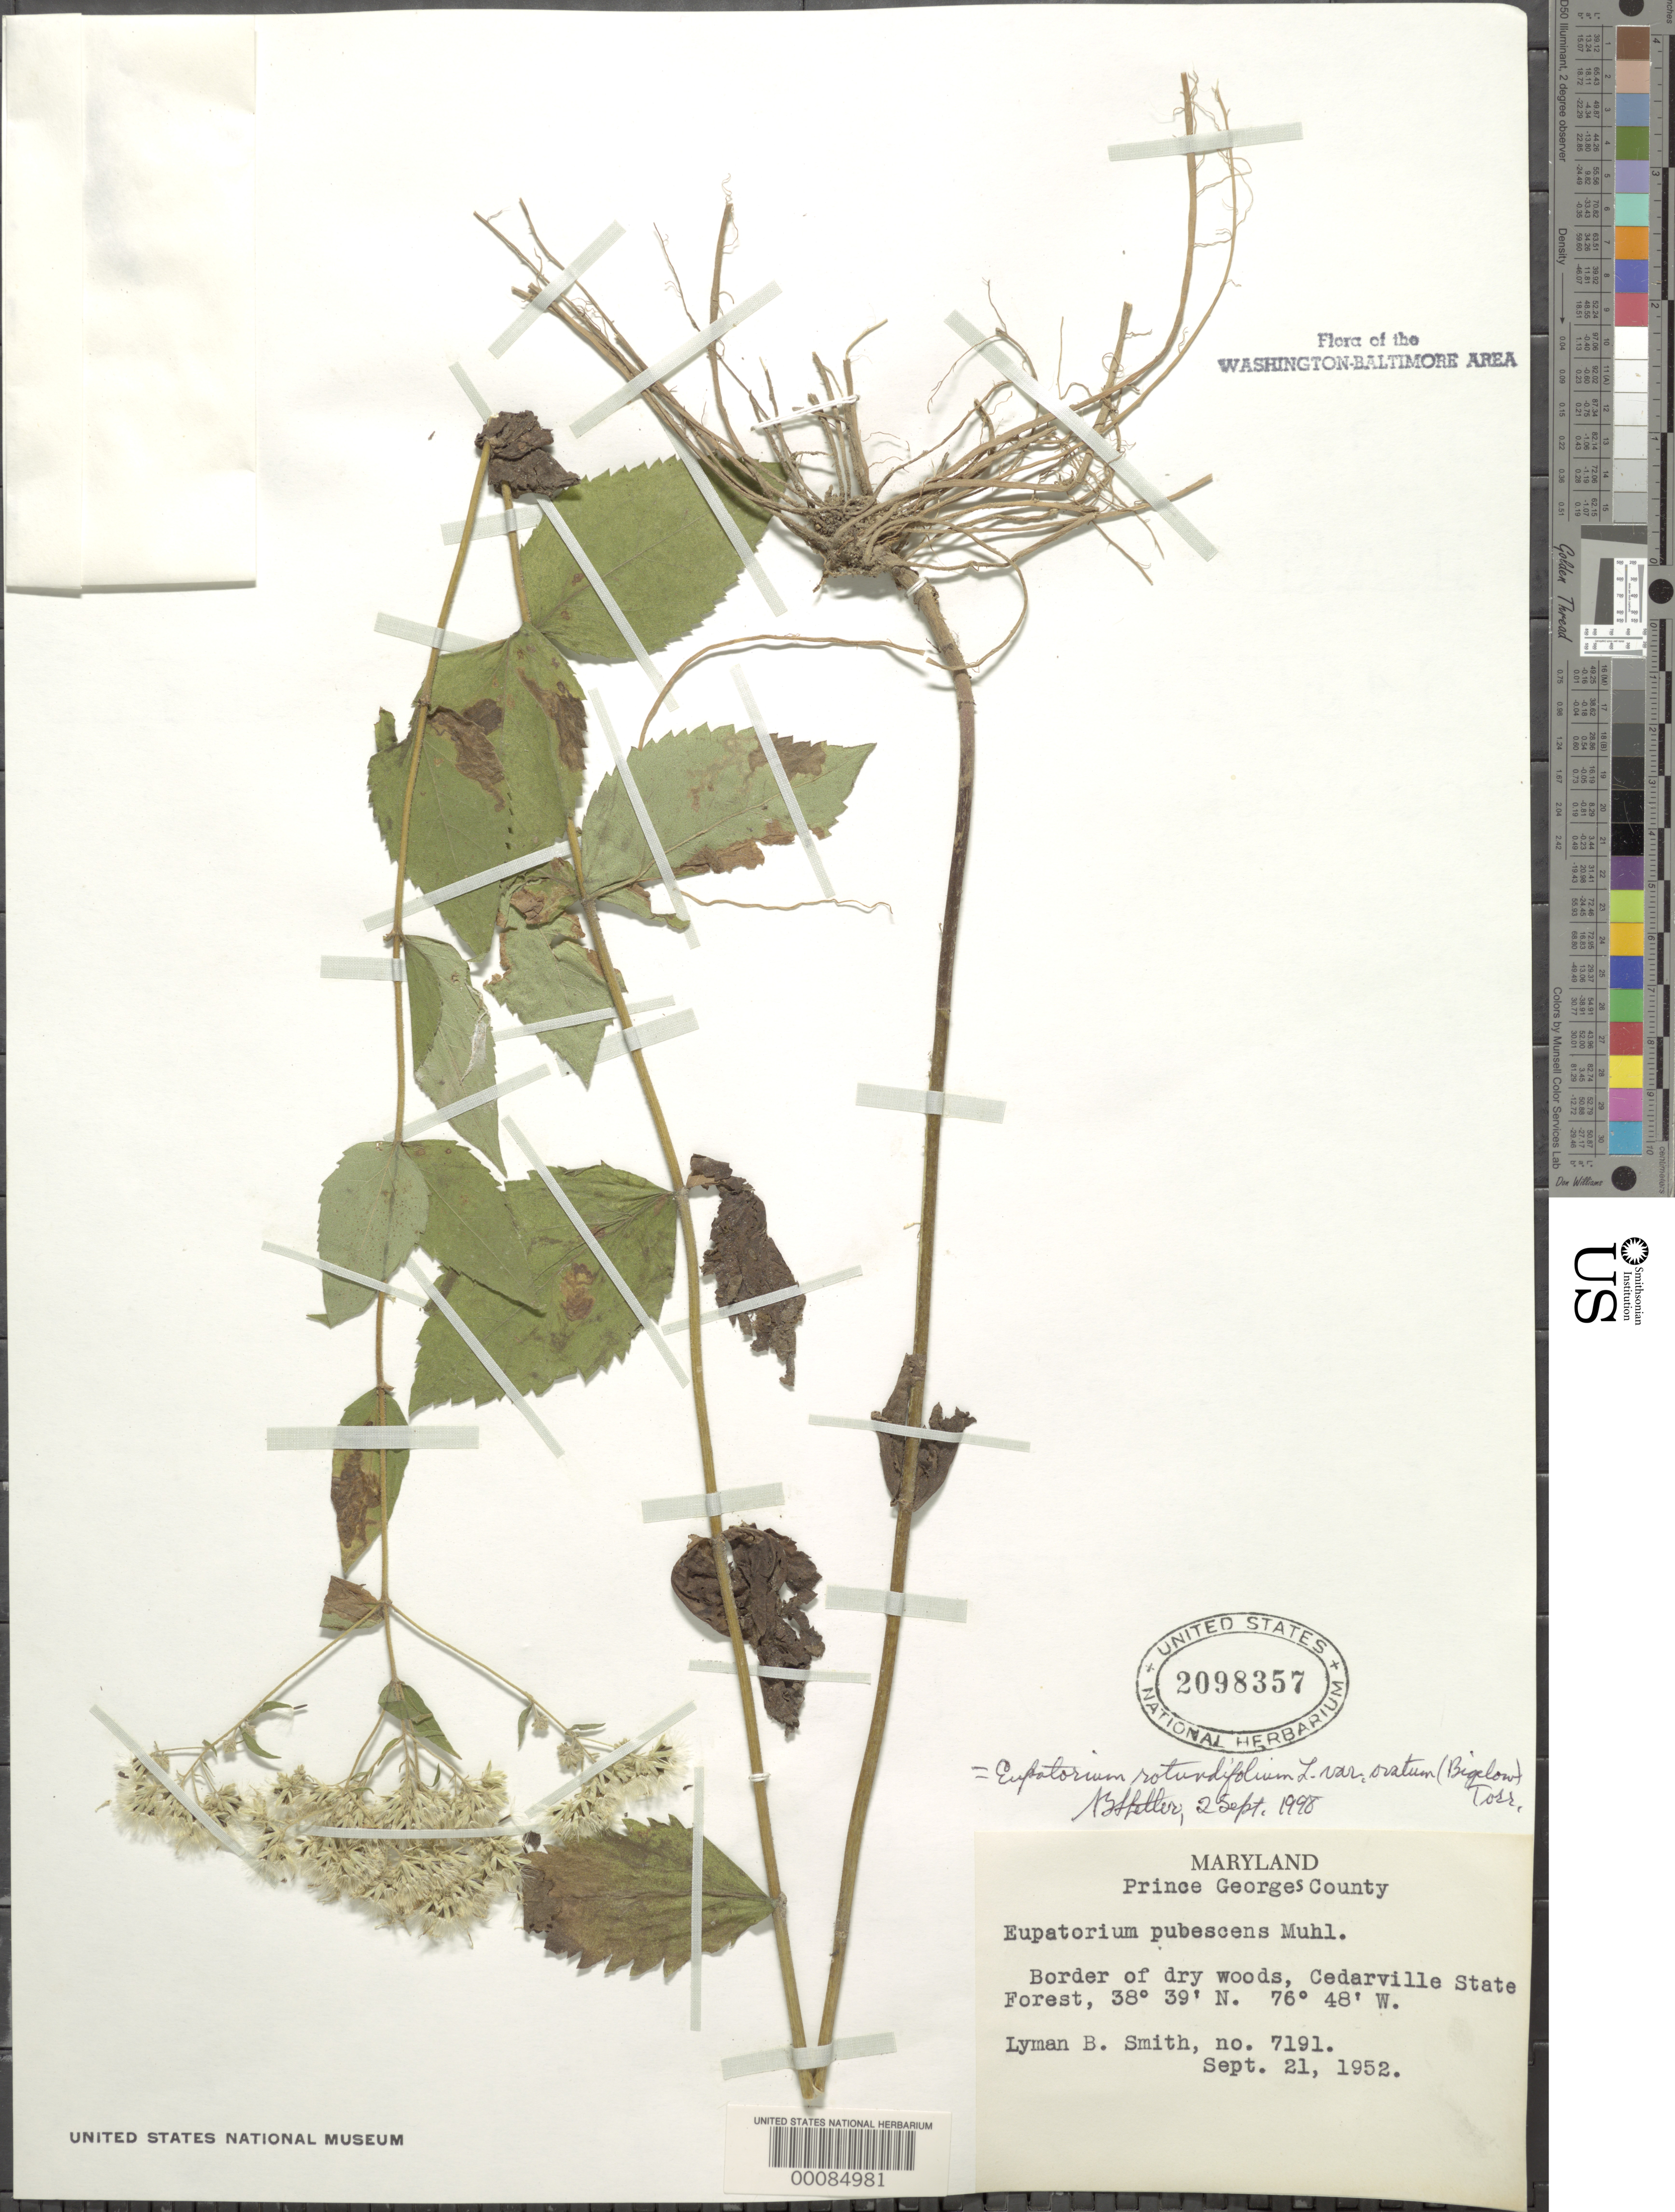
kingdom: Plantae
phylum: Tracheophyta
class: Magnoliopsida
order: Asterales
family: Asteraceae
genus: Eupatorium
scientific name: Eupatorium rotundifolium var. ovatum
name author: (Bigelow) J.D. Montgom. & Fairbrothers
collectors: L. Smith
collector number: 7191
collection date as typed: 21 Sep 1952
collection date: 1952-09-21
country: United States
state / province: Maryland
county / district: Prince George's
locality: Cedarville State Forest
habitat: Border of dry woods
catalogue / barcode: US 2098357